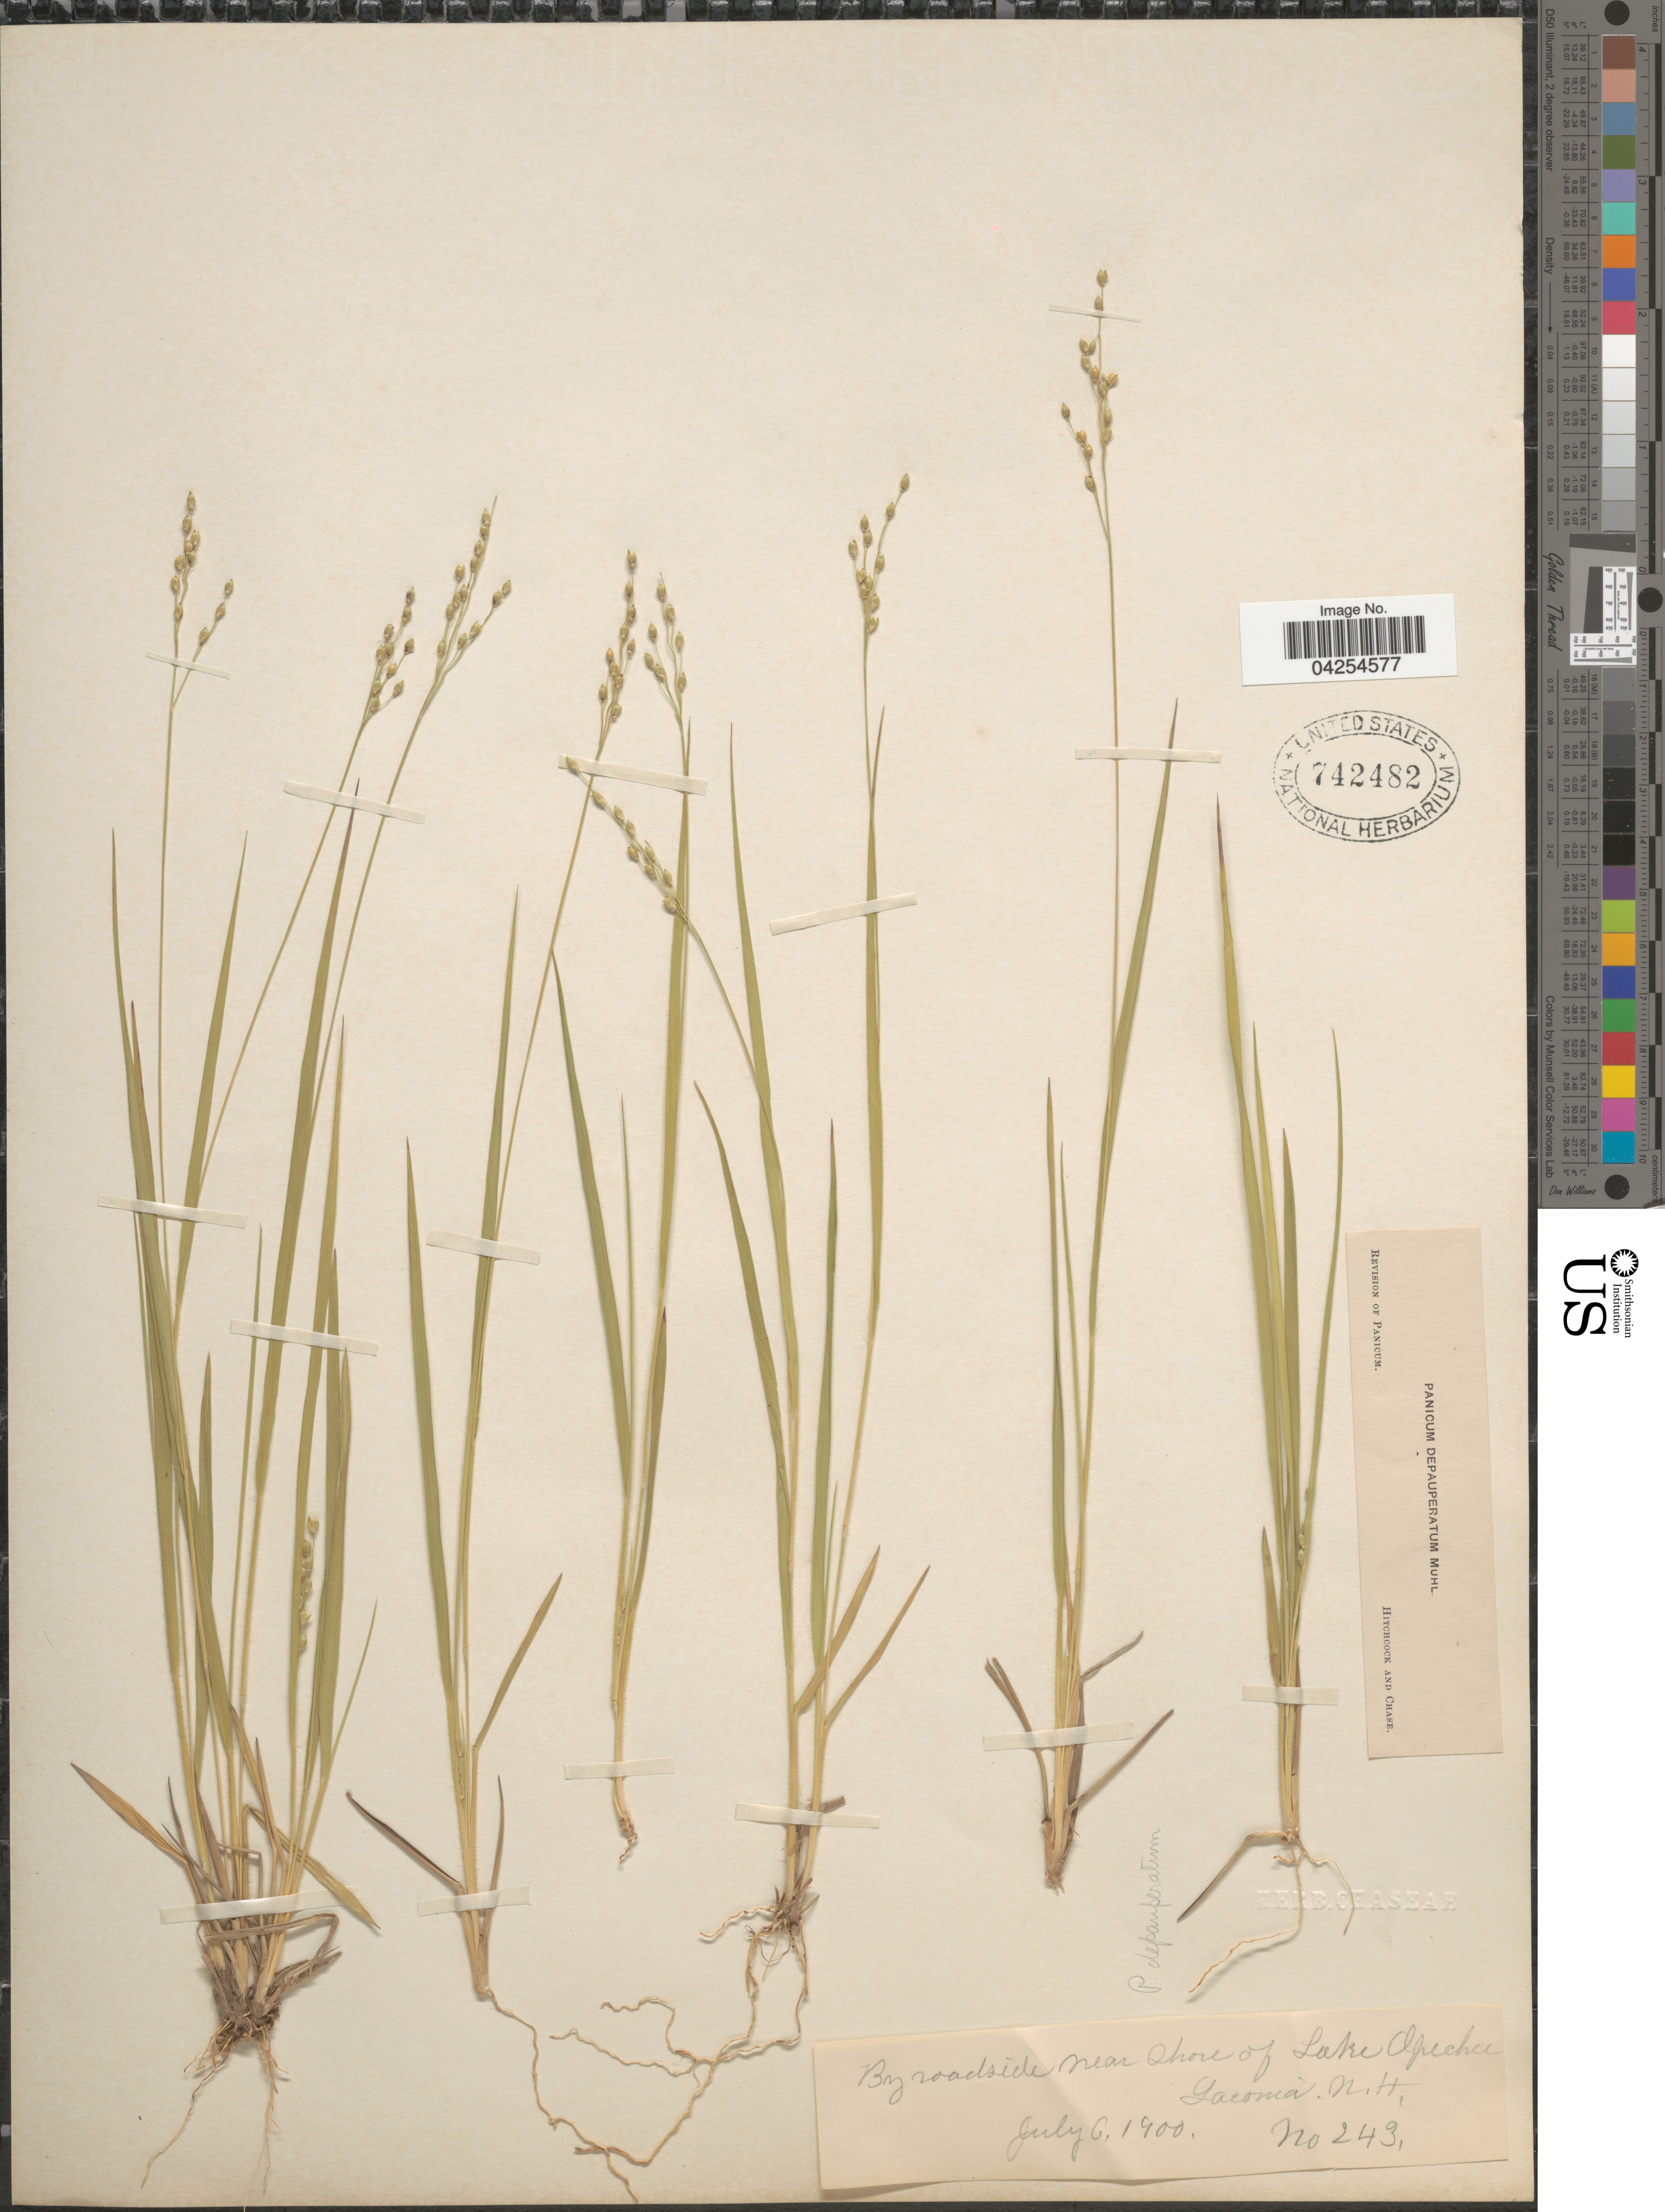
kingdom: Plantae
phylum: Tracheophyta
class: Liliopsida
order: Poales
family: Poaceae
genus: Dichanthelium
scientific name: Dichanthelium depauperatum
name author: (Muhl.) Gould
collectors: ex Herb. Chaseae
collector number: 243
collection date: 1900-07-06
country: United States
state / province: New Hampshire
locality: By roadside near shore of Lake Opechee. Laconia.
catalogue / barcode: US 742482